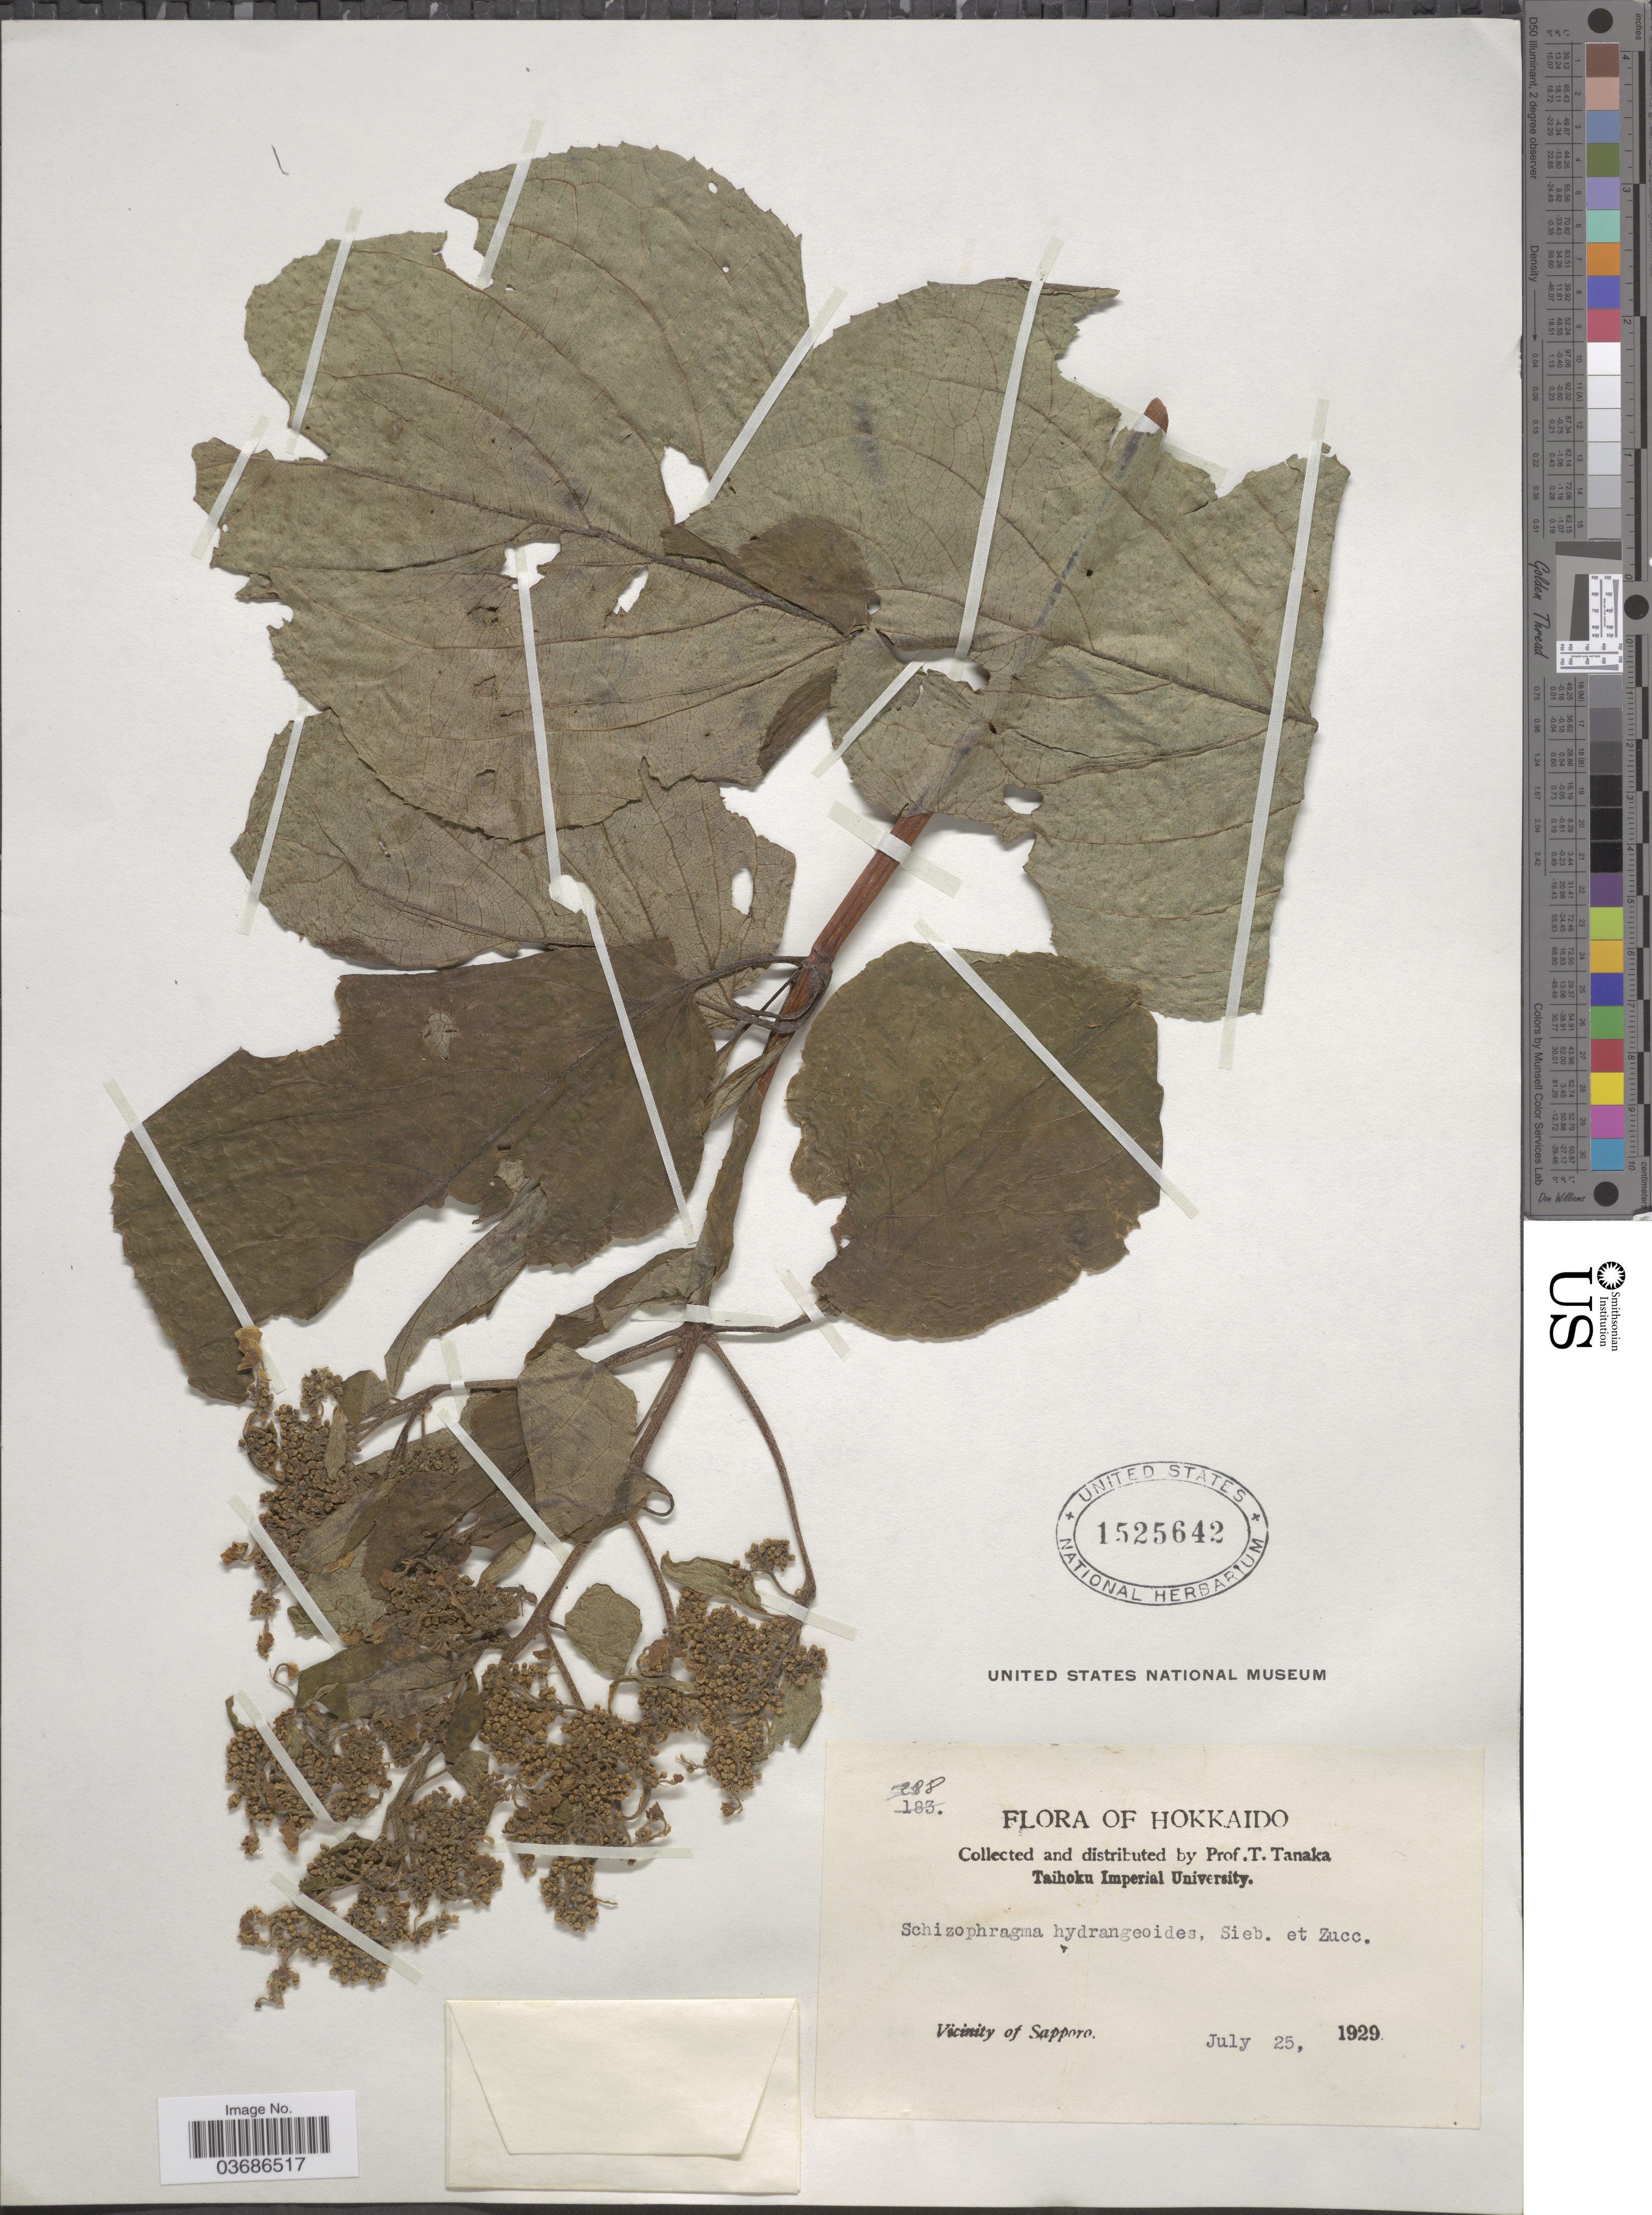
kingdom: Plantae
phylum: Tracheophyta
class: Magnoliopsida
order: Cornales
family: Hydrangeaceae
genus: Hydrangea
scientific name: Hydrangea hydrangeoides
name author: (Siebold & Zucc.) Bernd Schulz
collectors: T. Tanaka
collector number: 288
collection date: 1929-07-25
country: Japan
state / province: Hokkaidō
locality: Hokkaido. Vicinity of Sapporo.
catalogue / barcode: US 1525642